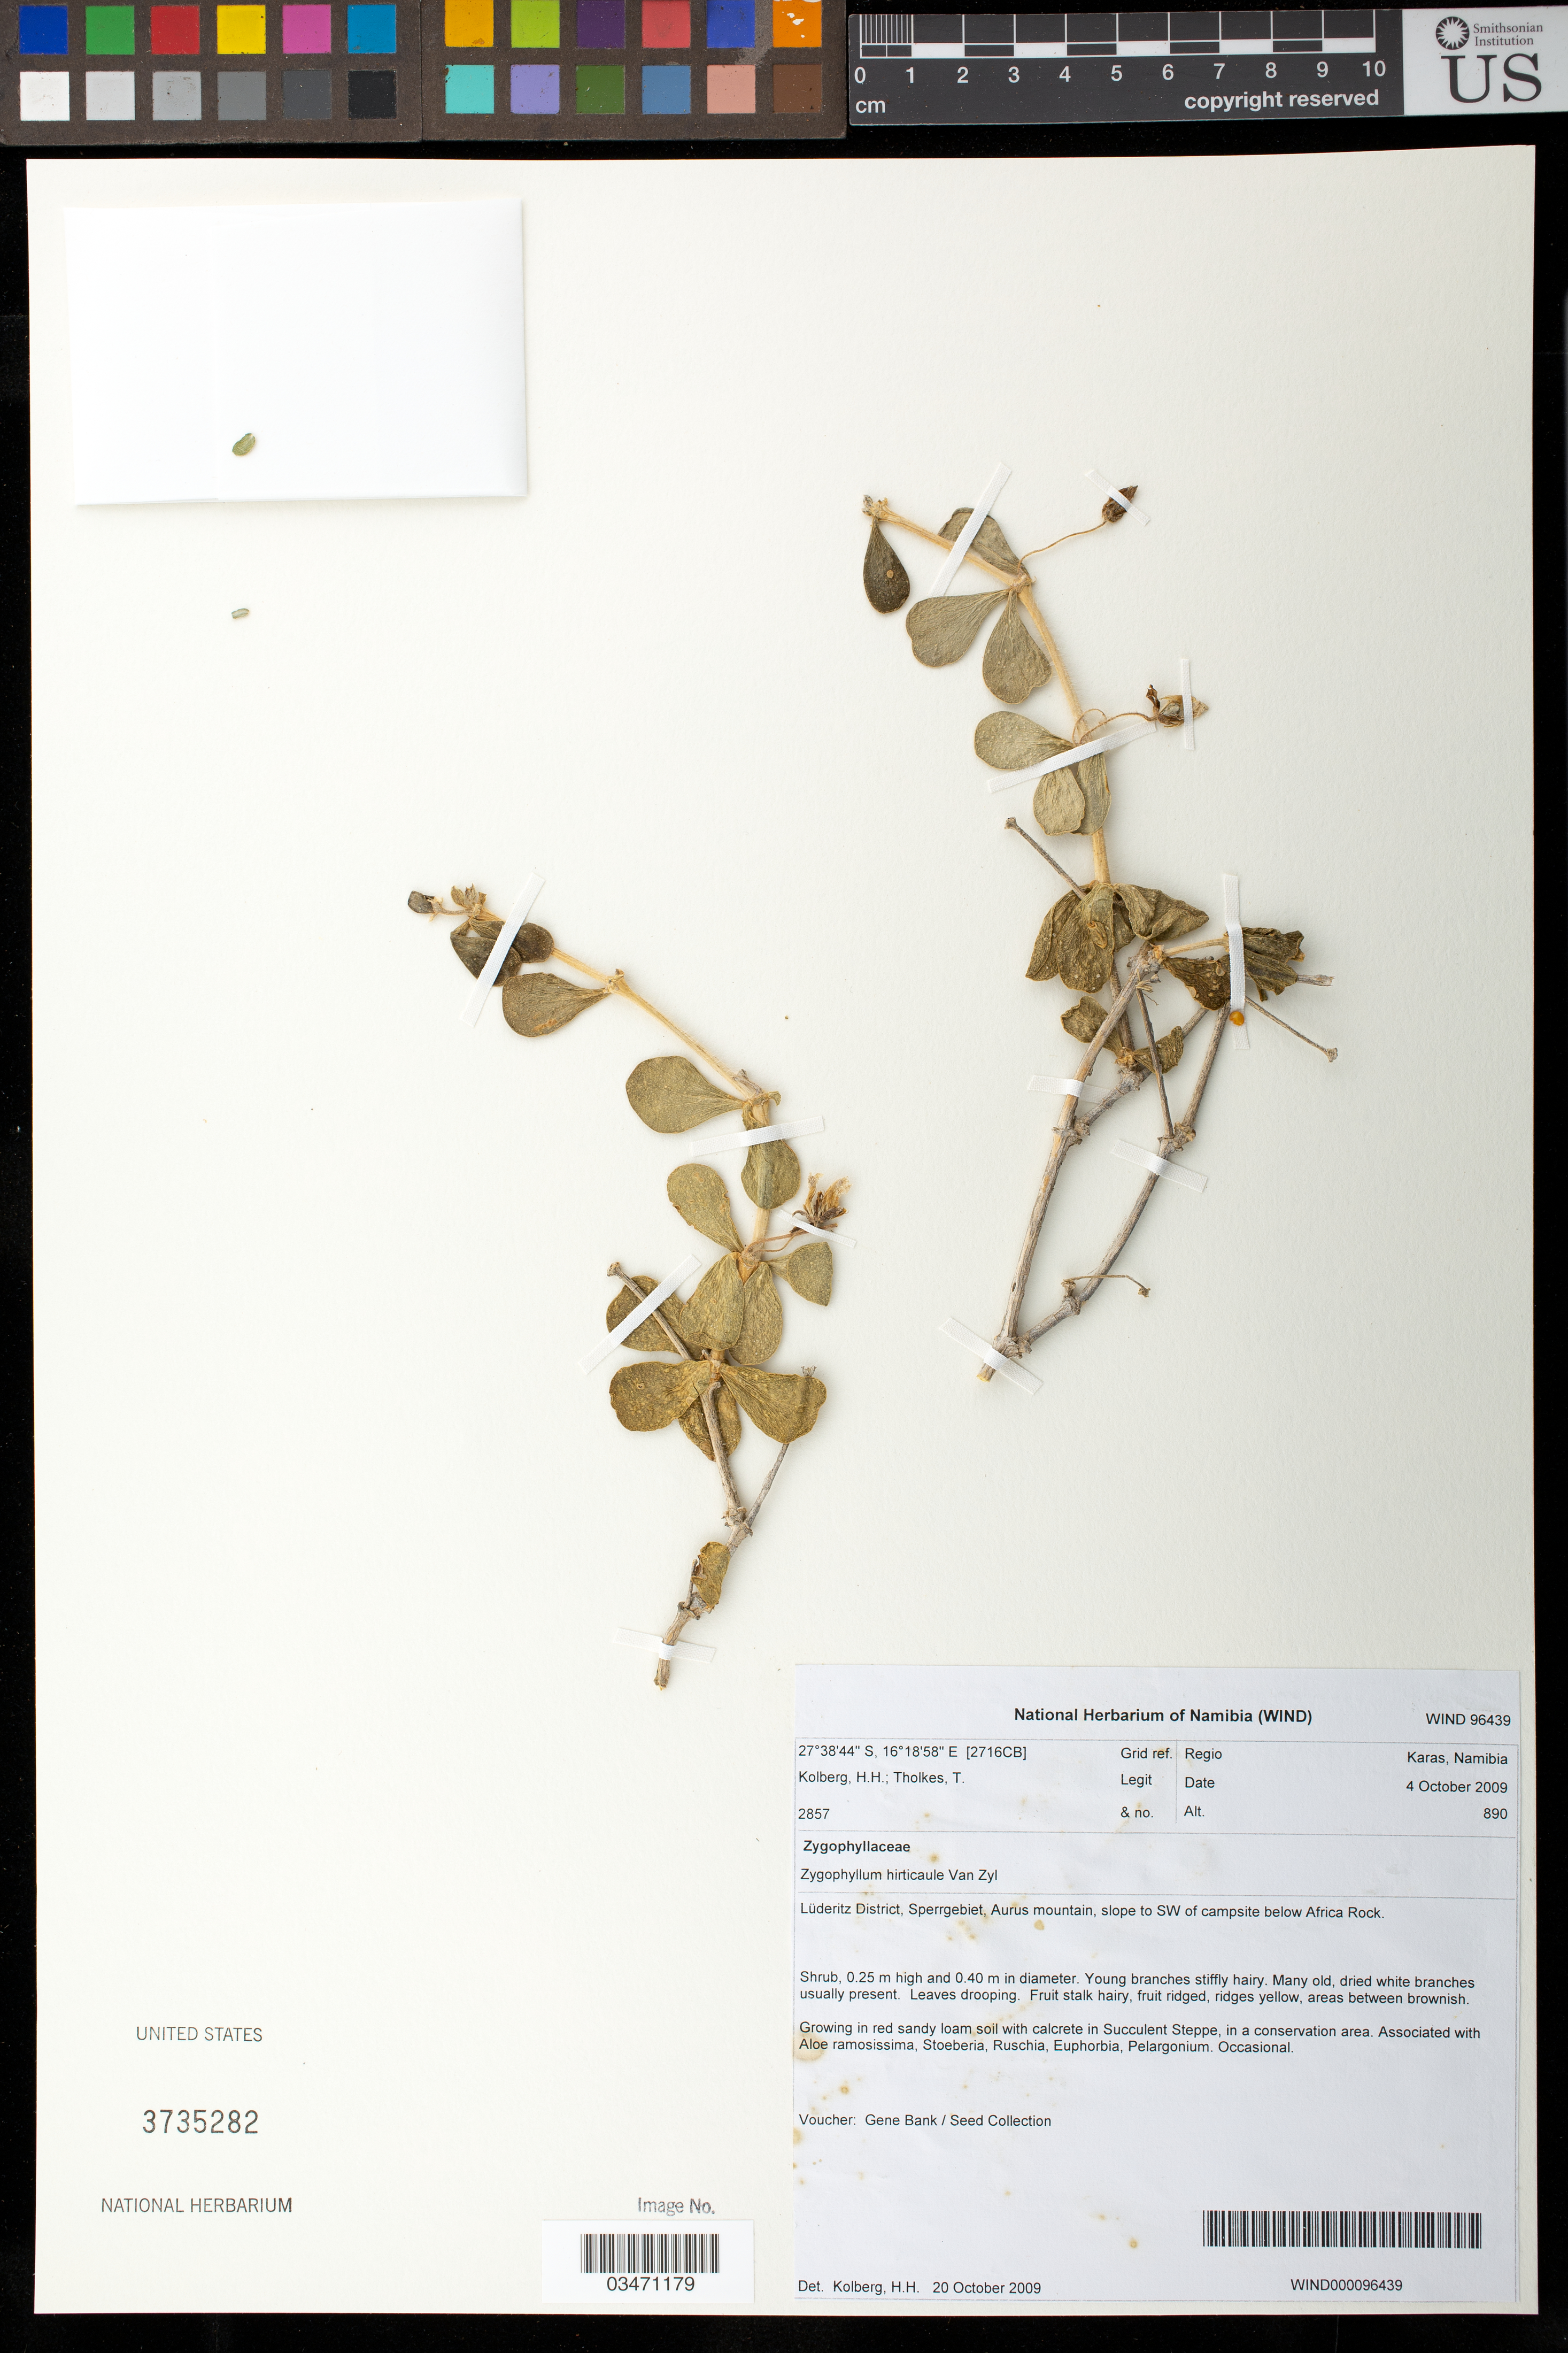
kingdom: Plantae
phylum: Tracheophyta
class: Magnoliopsida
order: Zygophyllales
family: Zygophyllaceae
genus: Zygophyllum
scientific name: Zygophyllum hirticaule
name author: van Zyl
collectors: H. H. Kolberg & T. Tholkes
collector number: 2857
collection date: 2009-10-04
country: Namibia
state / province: Karas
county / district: Luderitz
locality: Sperrgebiet, Aurus mountain, slope SW of campsite below Africa Rock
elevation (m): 890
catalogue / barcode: US 3735282